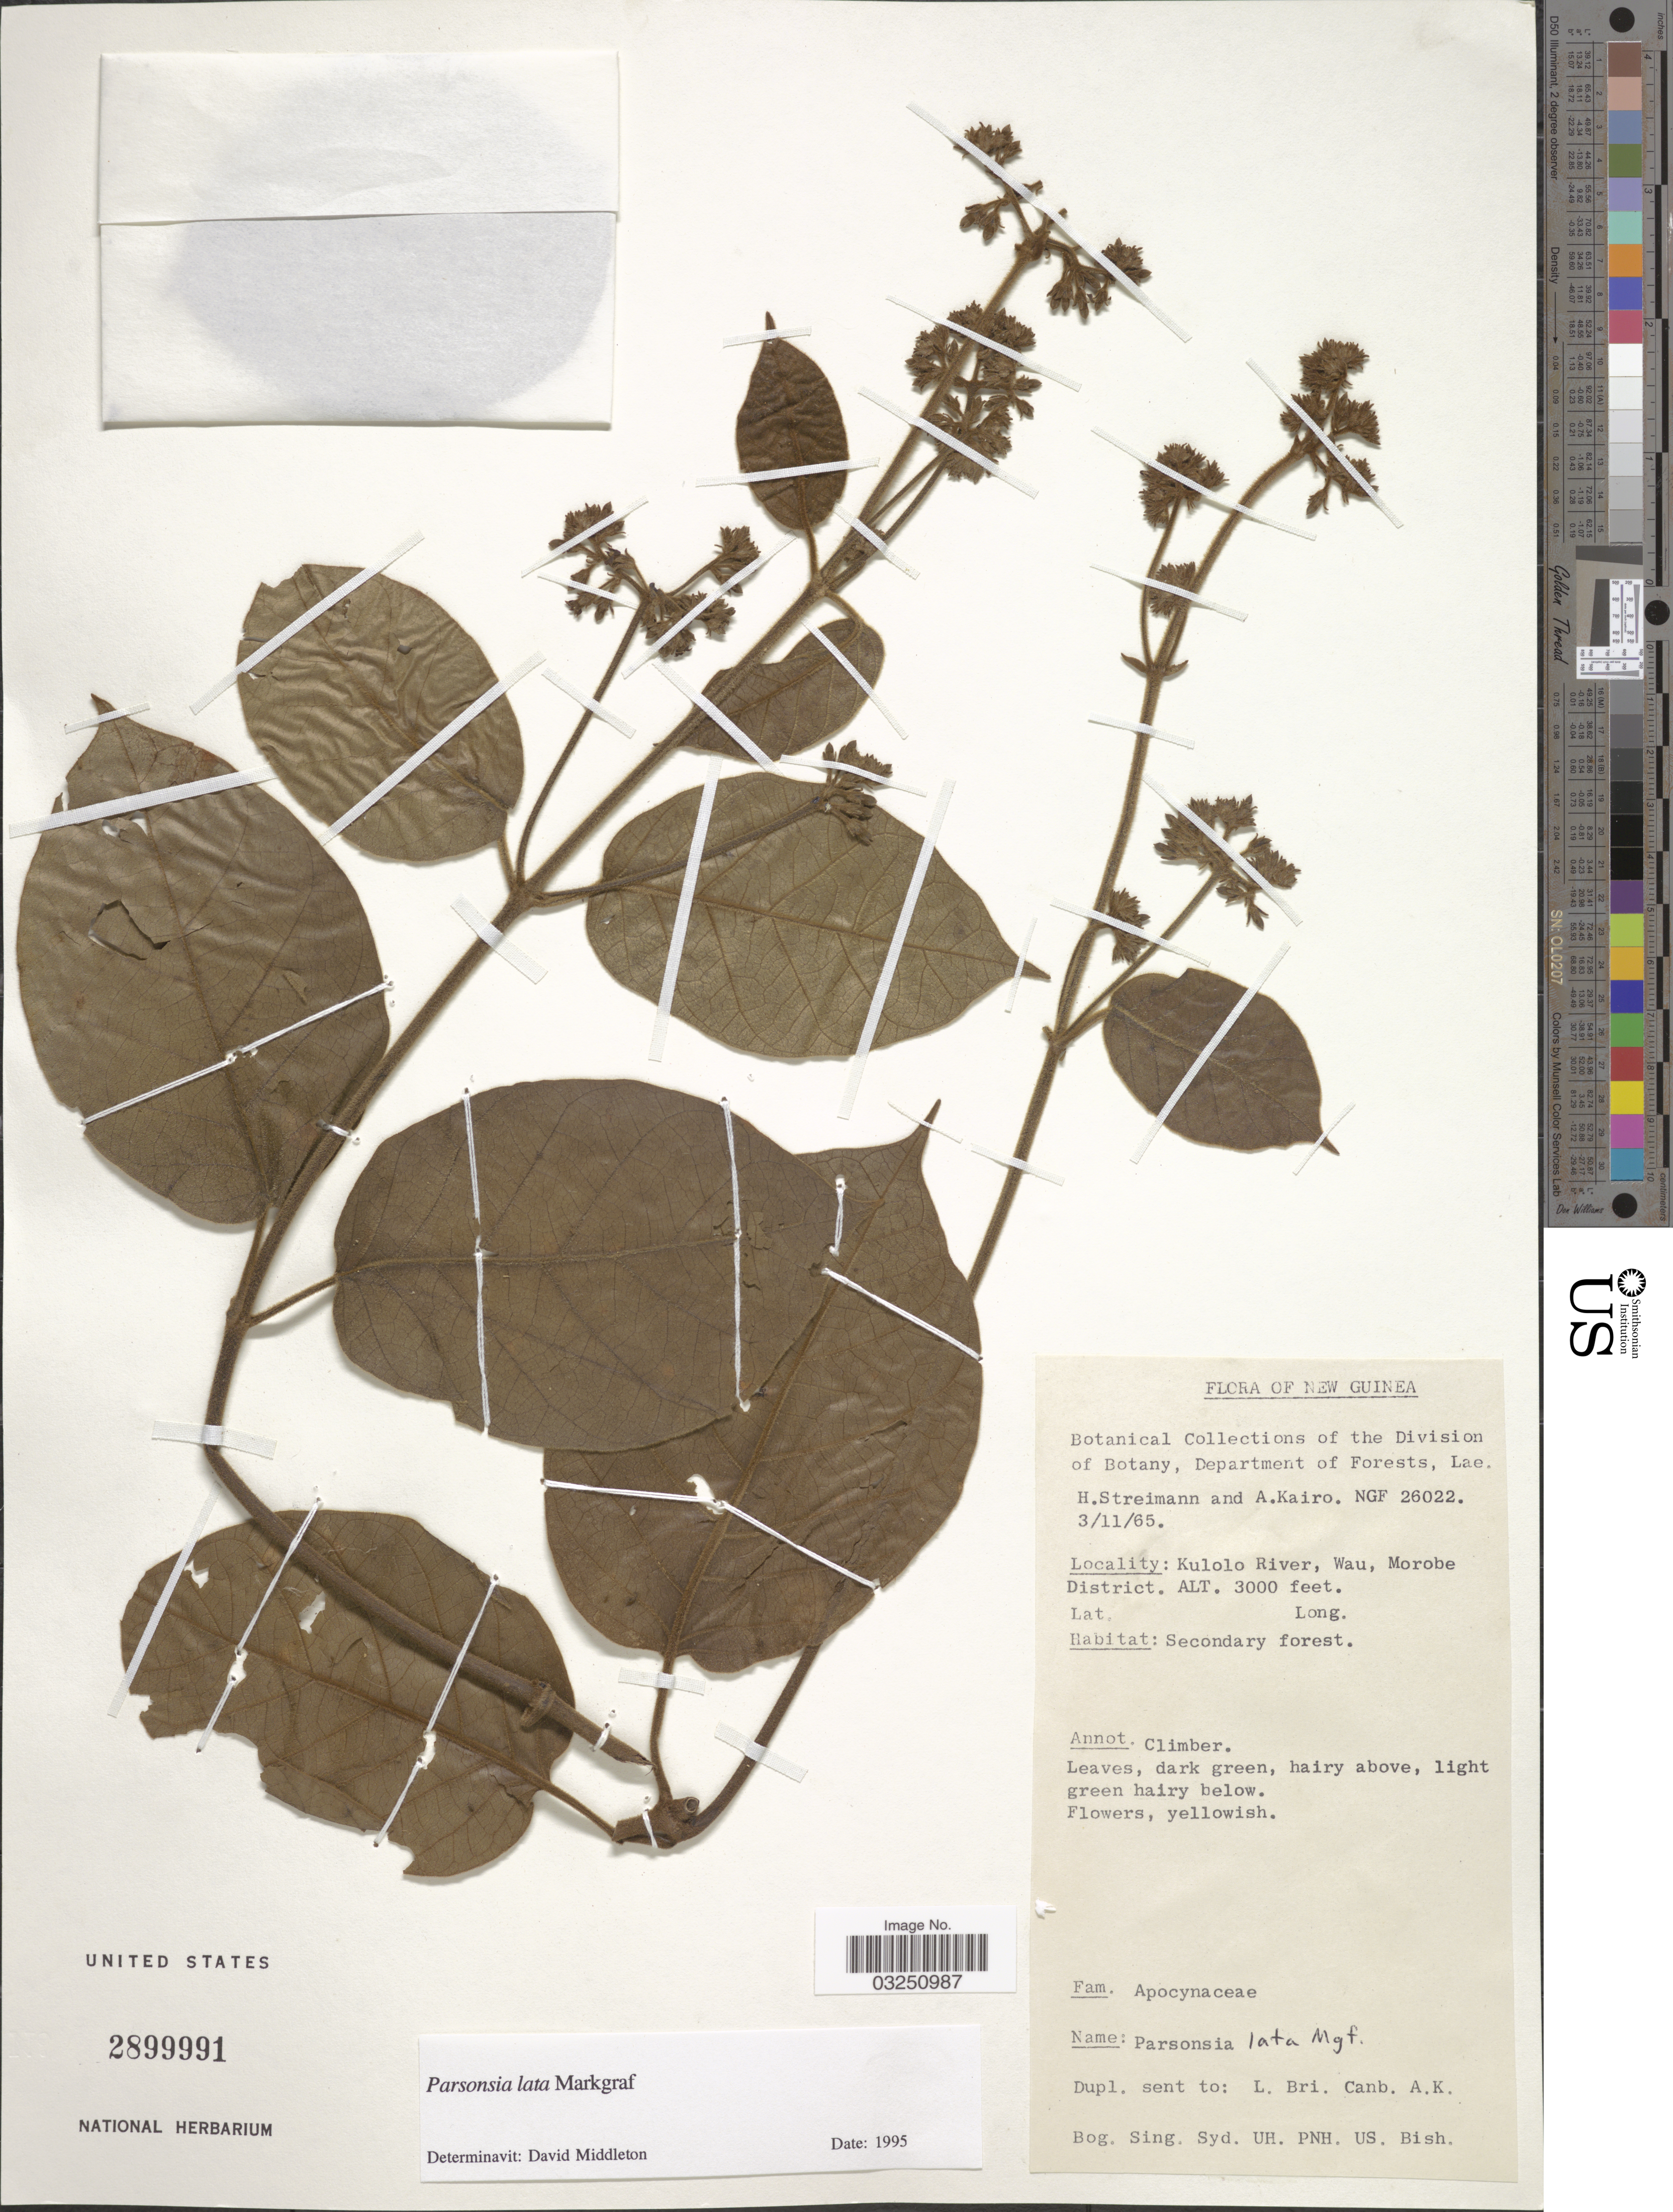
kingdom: Plantae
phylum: Tracheophyta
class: Magnoliopsida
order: Gentianales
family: Apocynaceae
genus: Parsonsia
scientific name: Parsonsia lata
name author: Markgr.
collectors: H. Streimann & A. Kairo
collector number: NGF 26022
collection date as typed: Transcribed d/m/y: 3/11/65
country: Papua New Guinea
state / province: Morobe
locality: New Guinea. Kulolo River, Wau, Morobe District.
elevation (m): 914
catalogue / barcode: US 2899991